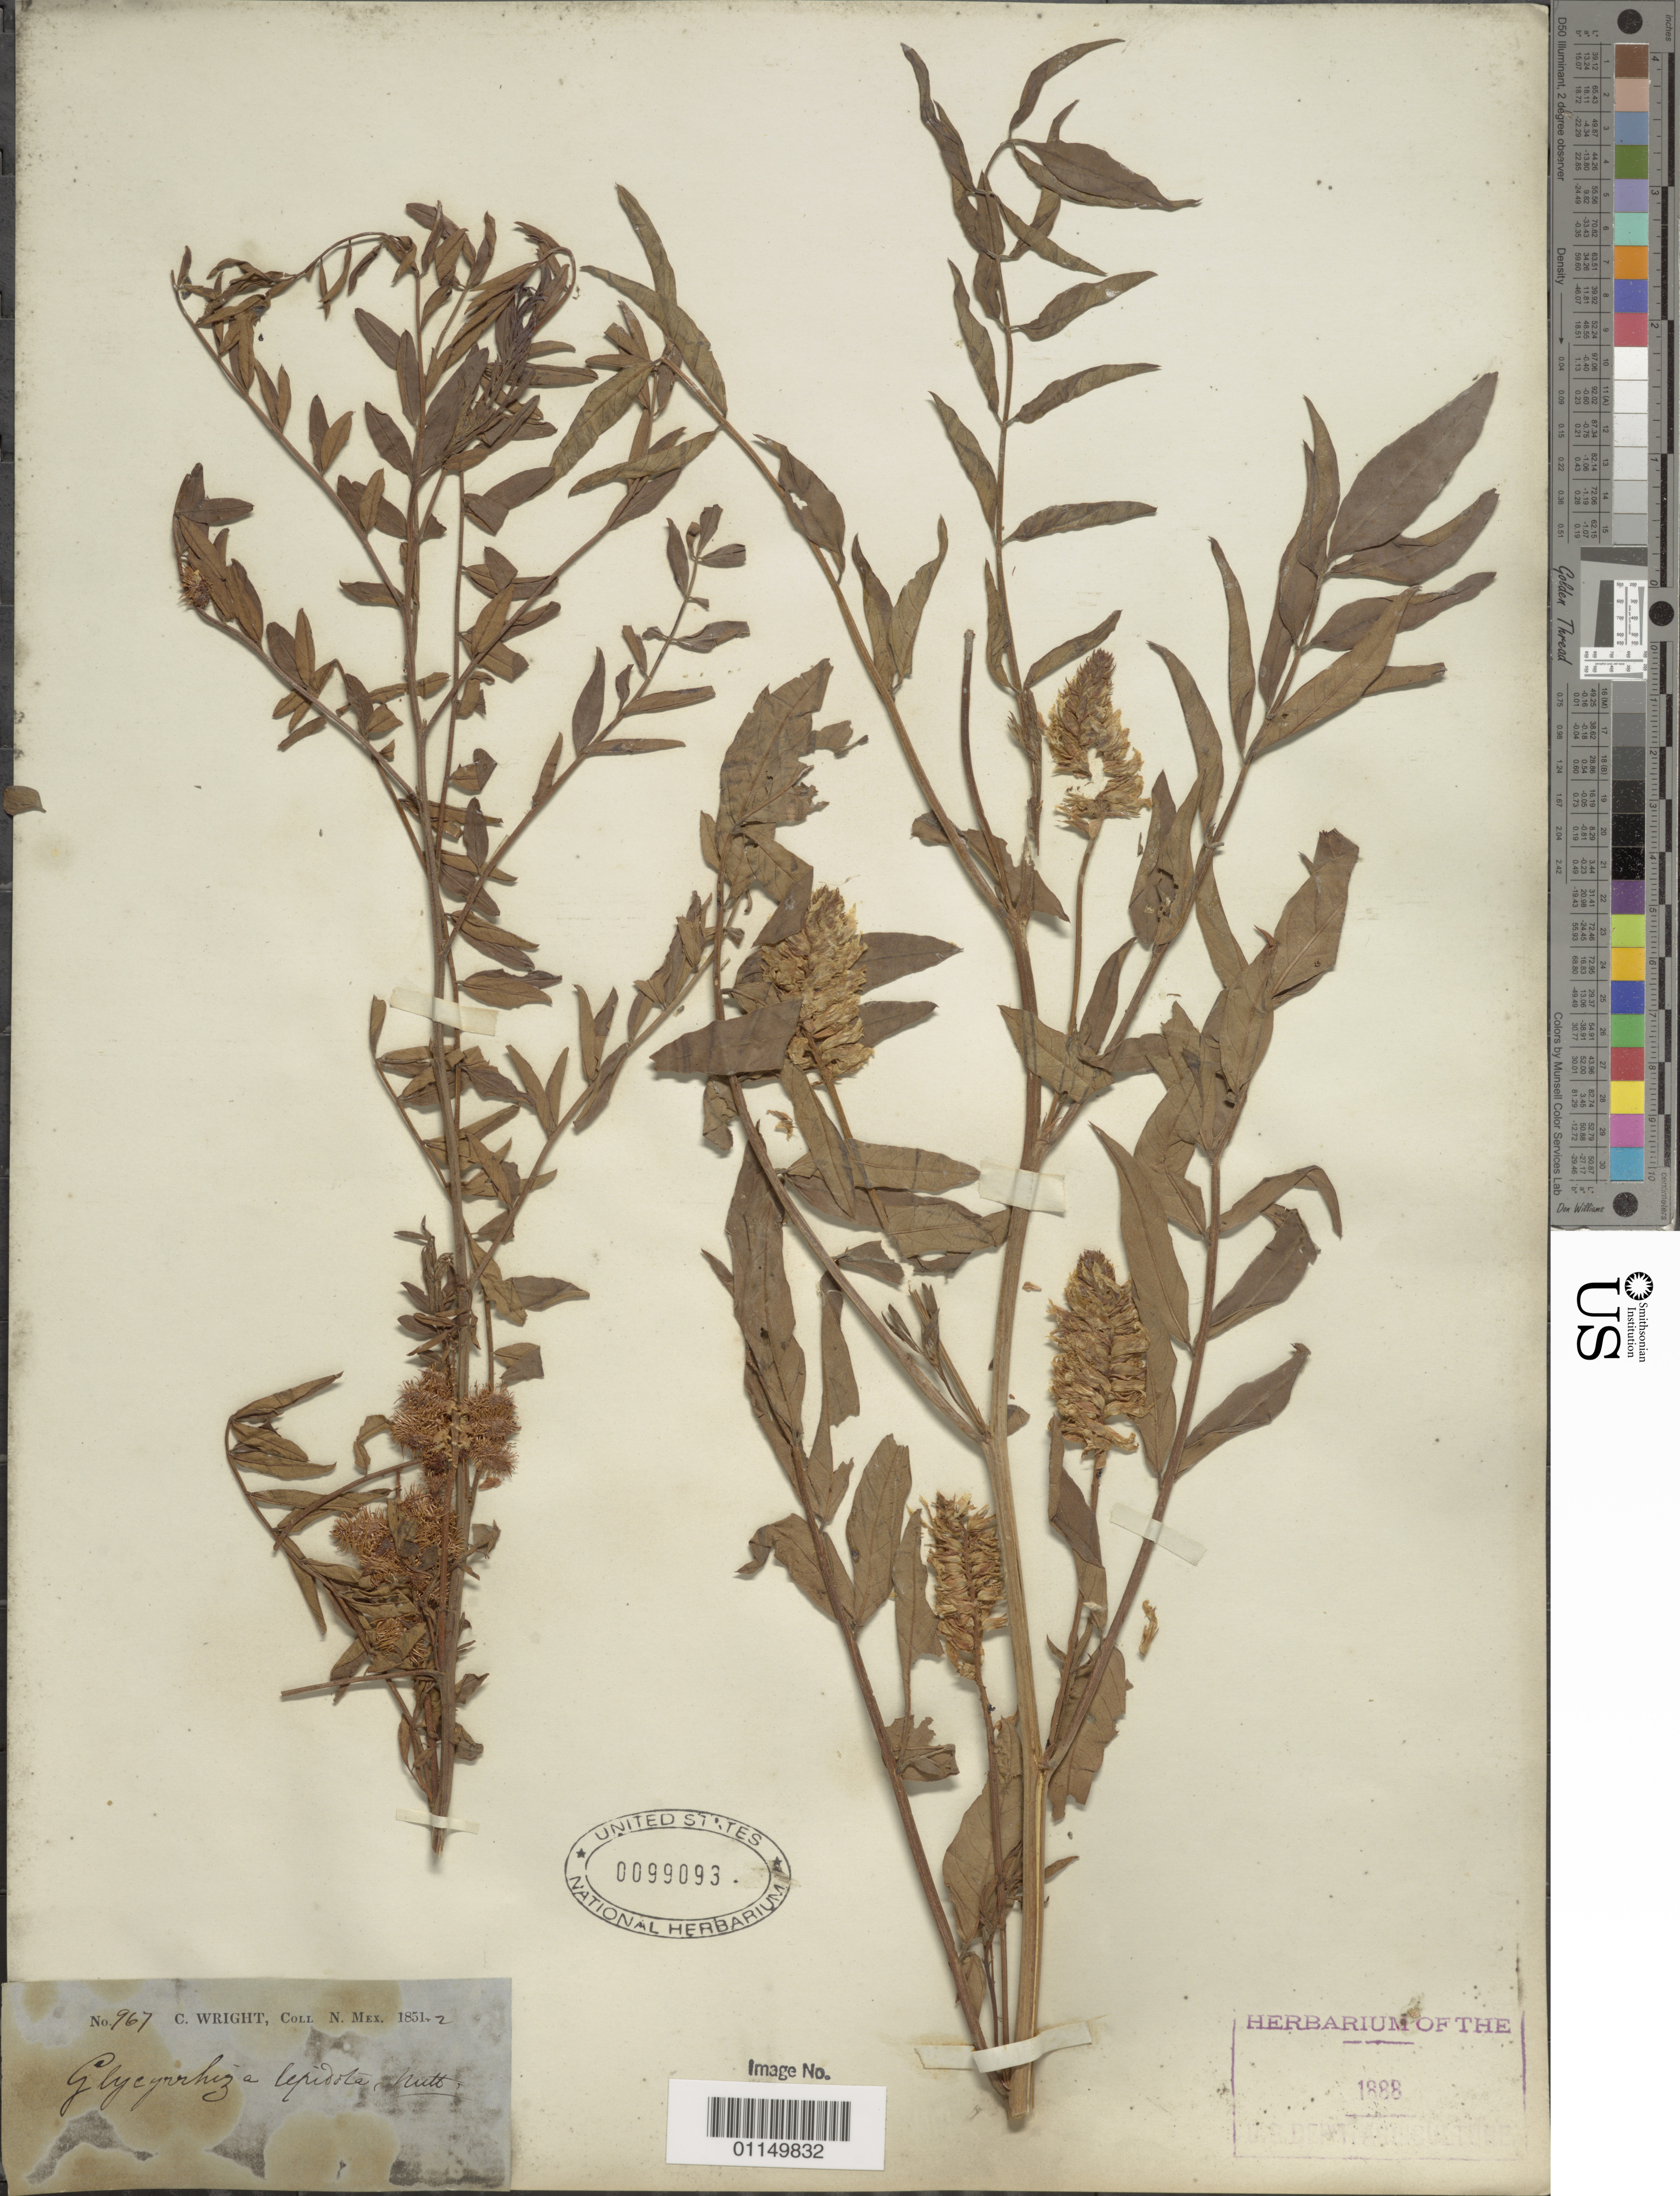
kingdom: Plantae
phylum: Tracheophyta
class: Magnoliopsida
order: Fabales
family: Fabaceae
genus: Glycyrrhiza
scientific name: Glycyrrhiza lepidota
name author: Pursh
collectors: C. Wright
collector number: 967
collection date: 1851/1852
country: United States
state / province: New Mexico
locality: "N. Mex." [=northern Mexico or New Mexico? either way possibly referring to present-day Arizona or Texas]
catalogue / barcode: US 99093